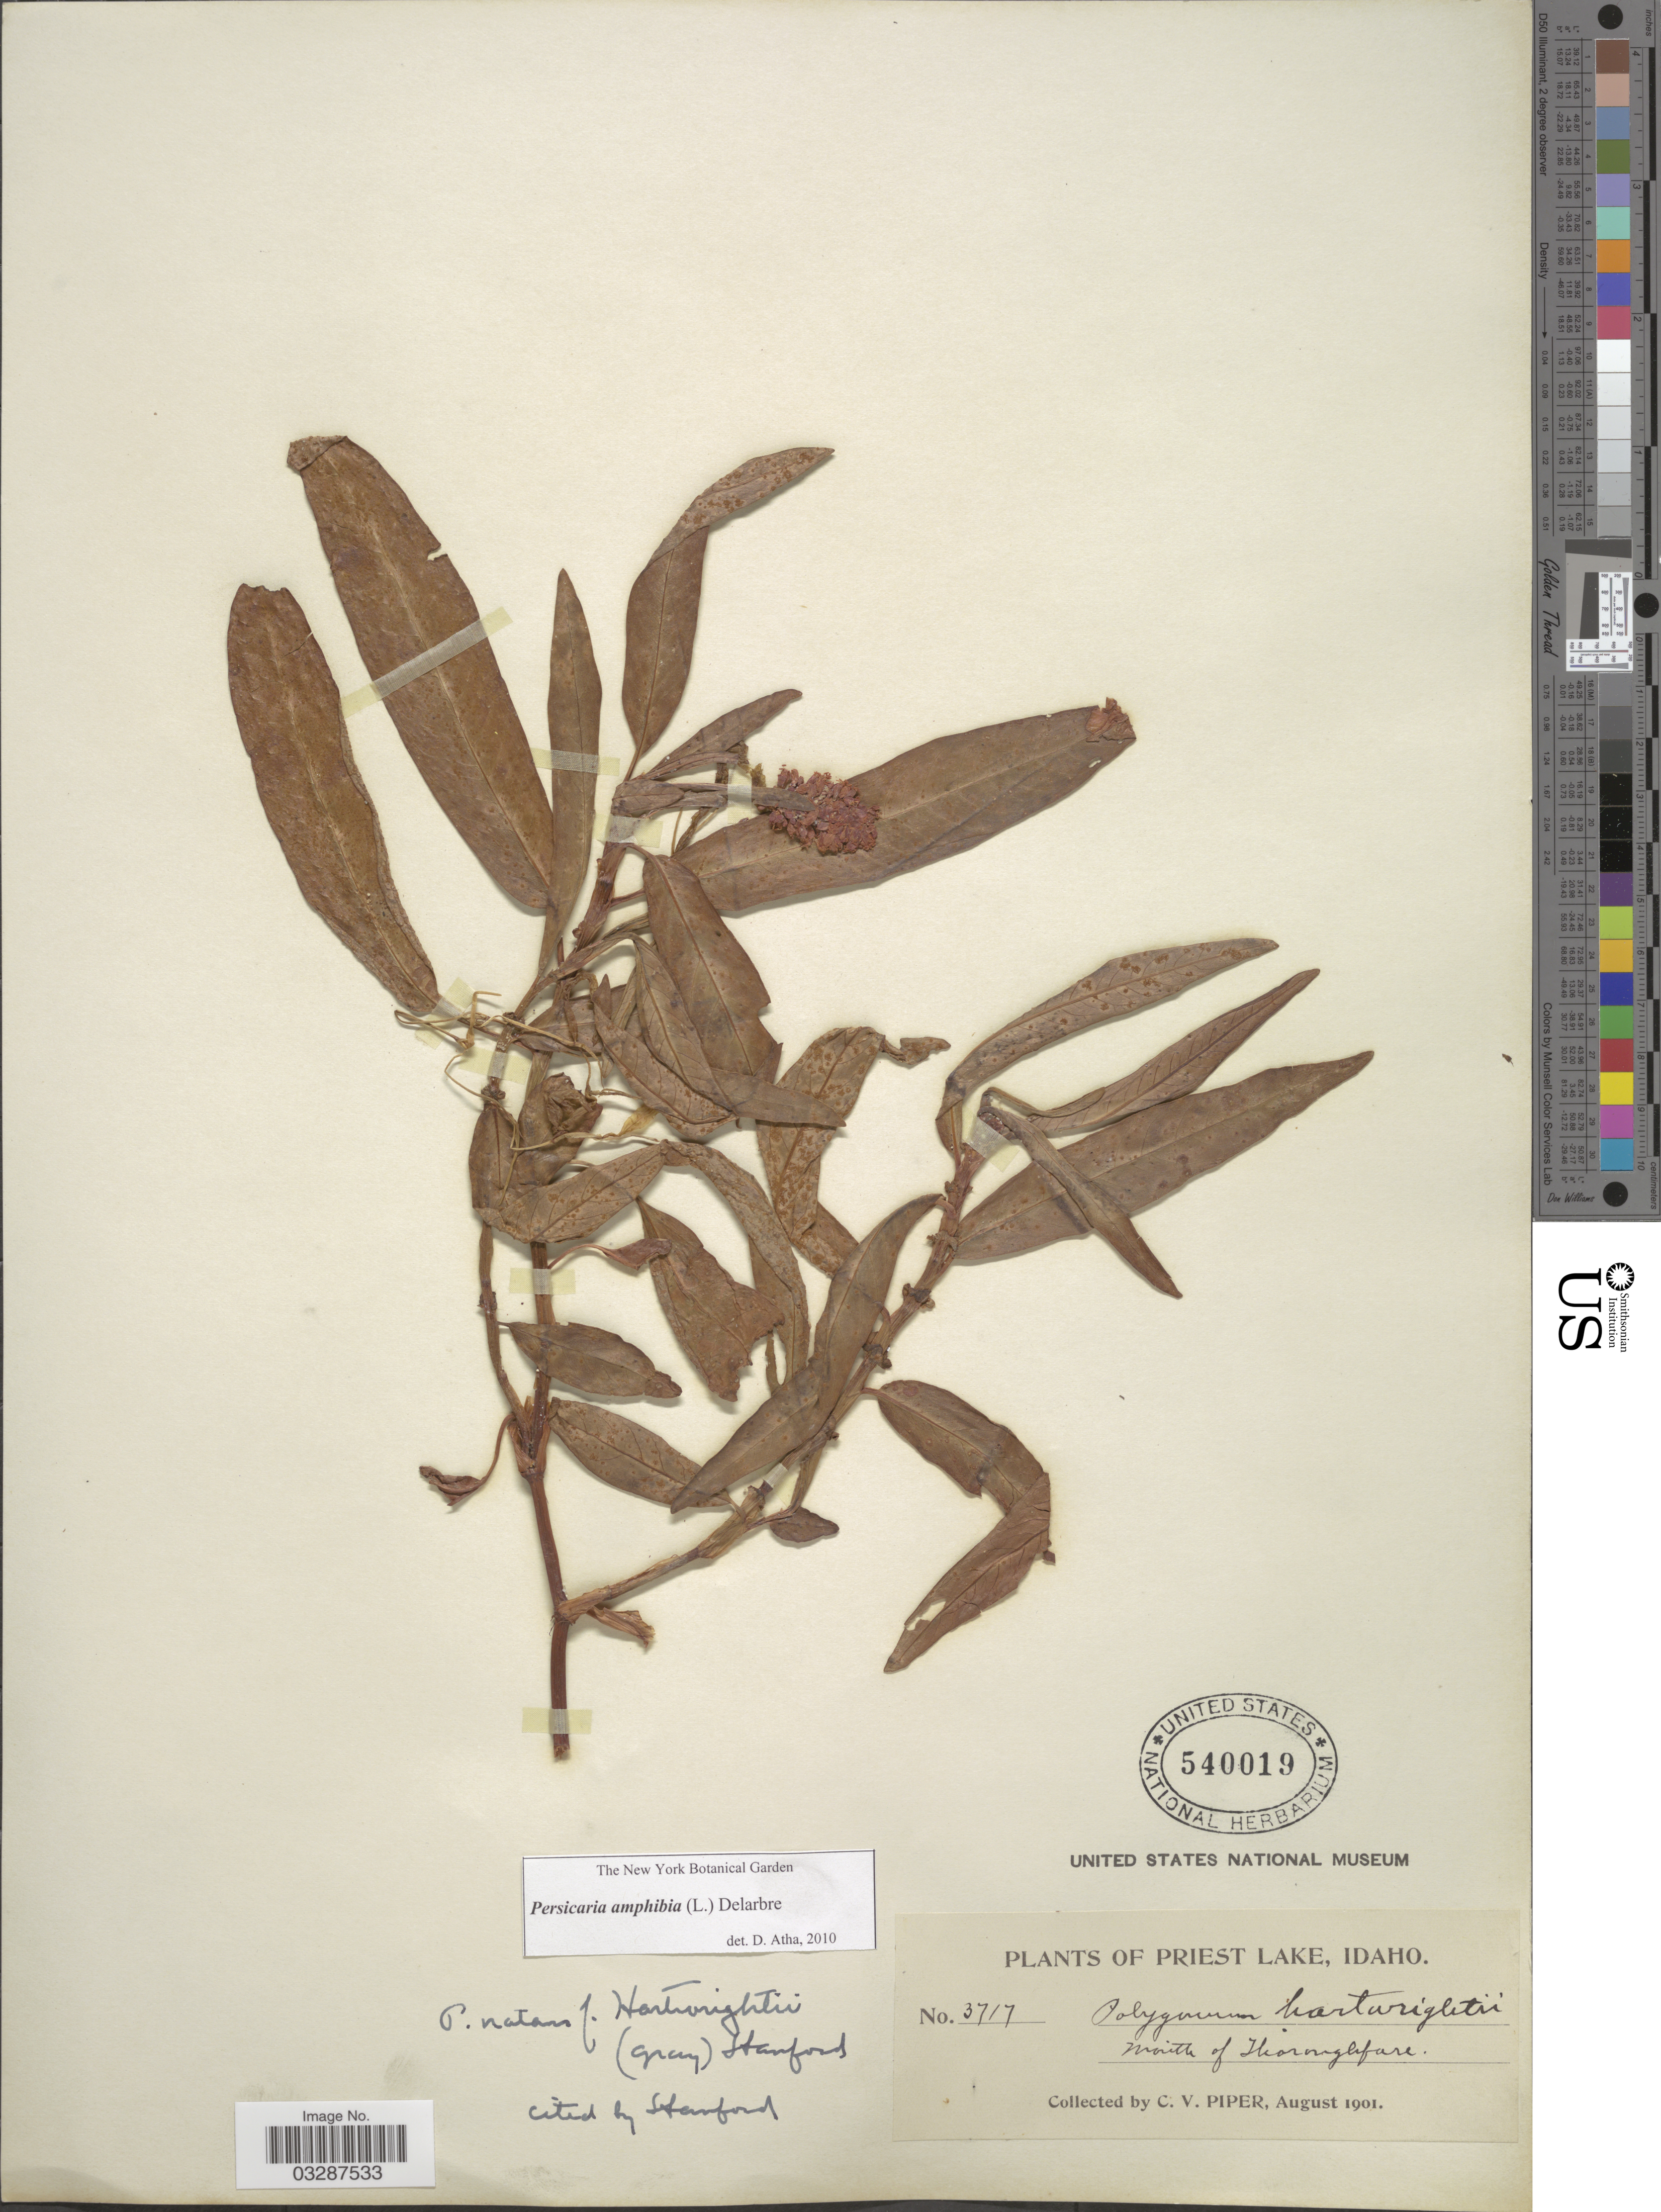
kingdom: Plantae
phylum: Tracheophyta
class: Magnoliopsida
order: Caryophyllales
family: Polygonaceae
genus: Persicaria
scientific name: Persicaria amphibia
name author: (L.) Delarbre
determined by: Atha, D. E.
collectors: C. V. Piper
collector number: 3717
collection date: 1901-08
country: United States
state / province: Idaho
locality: Priest Lake, mouth of Thoroughfare.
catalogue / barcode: US 540019